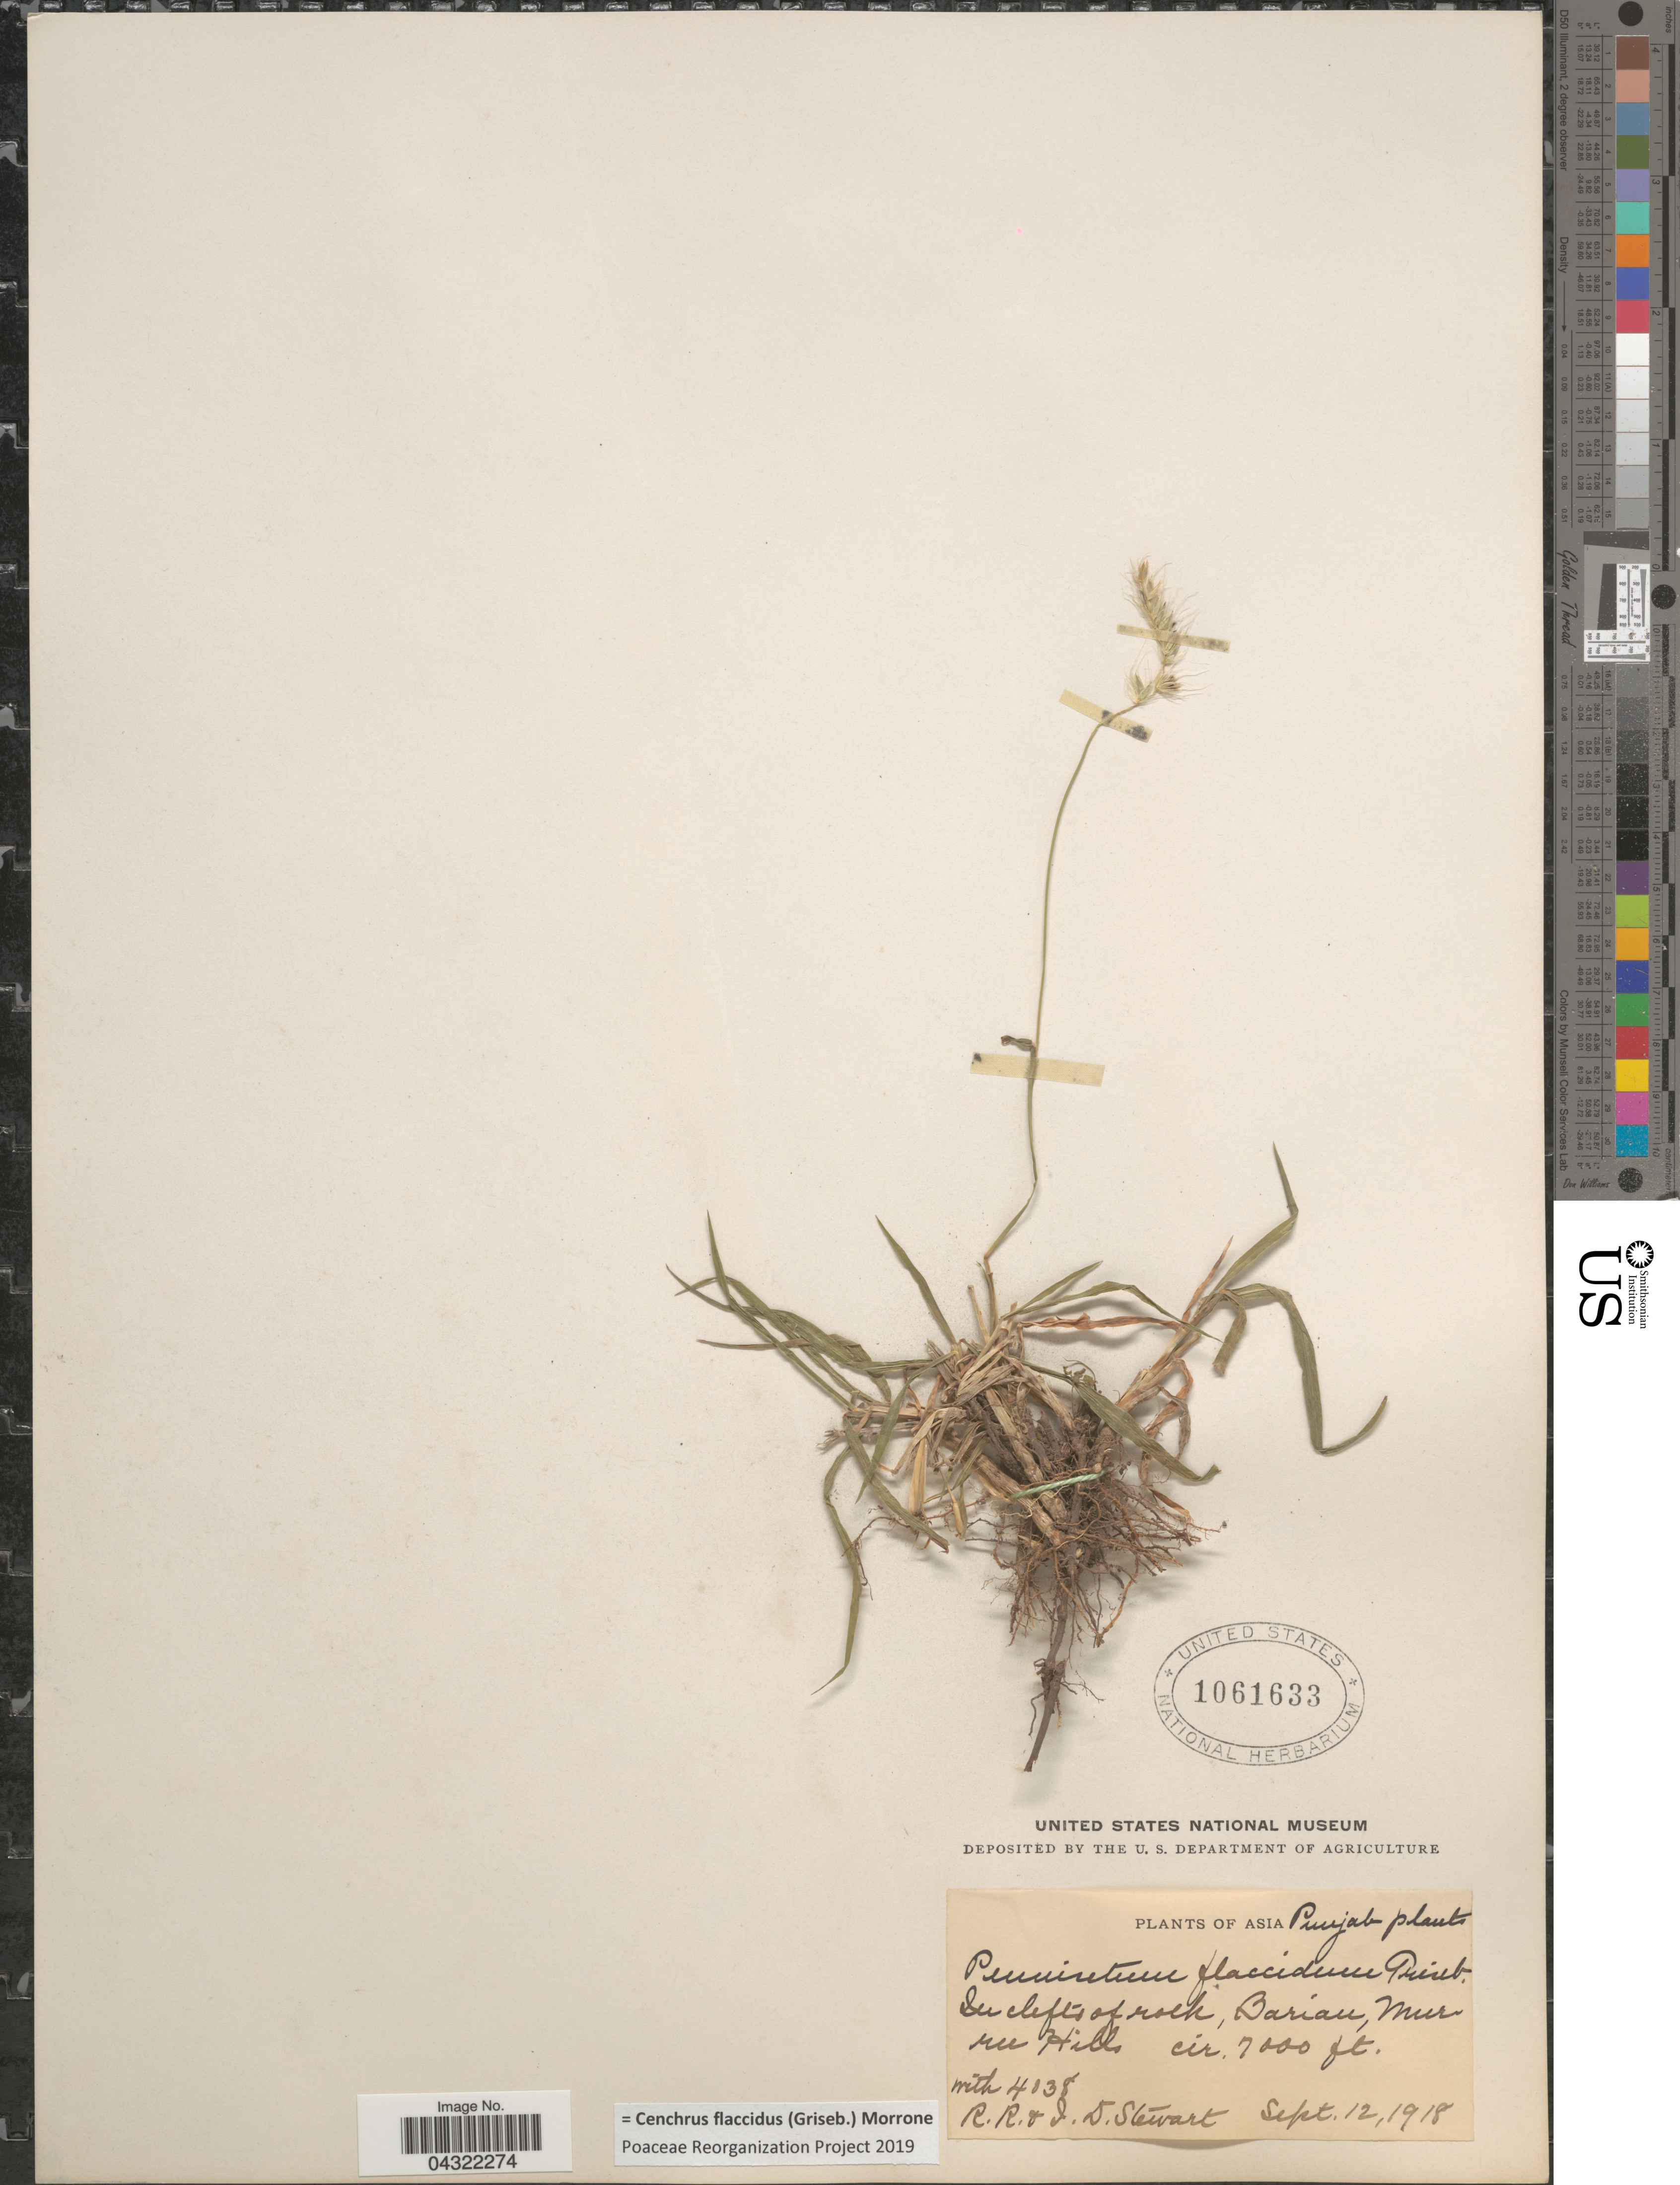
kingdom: Plantae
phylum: Tracheophyta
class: Liliopsida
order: Poales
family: Poaceae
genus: Cenchrus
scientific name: Cenchrus flaccidus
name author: (Griseb.) Morrone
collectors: R. Stewart & I. Stewart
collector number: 4038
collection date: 1918-09-12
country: Pakistan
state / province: Punjab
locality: In clefts of rock, Barian, Murree Hills.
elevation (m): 2134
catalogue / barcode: US 1061633